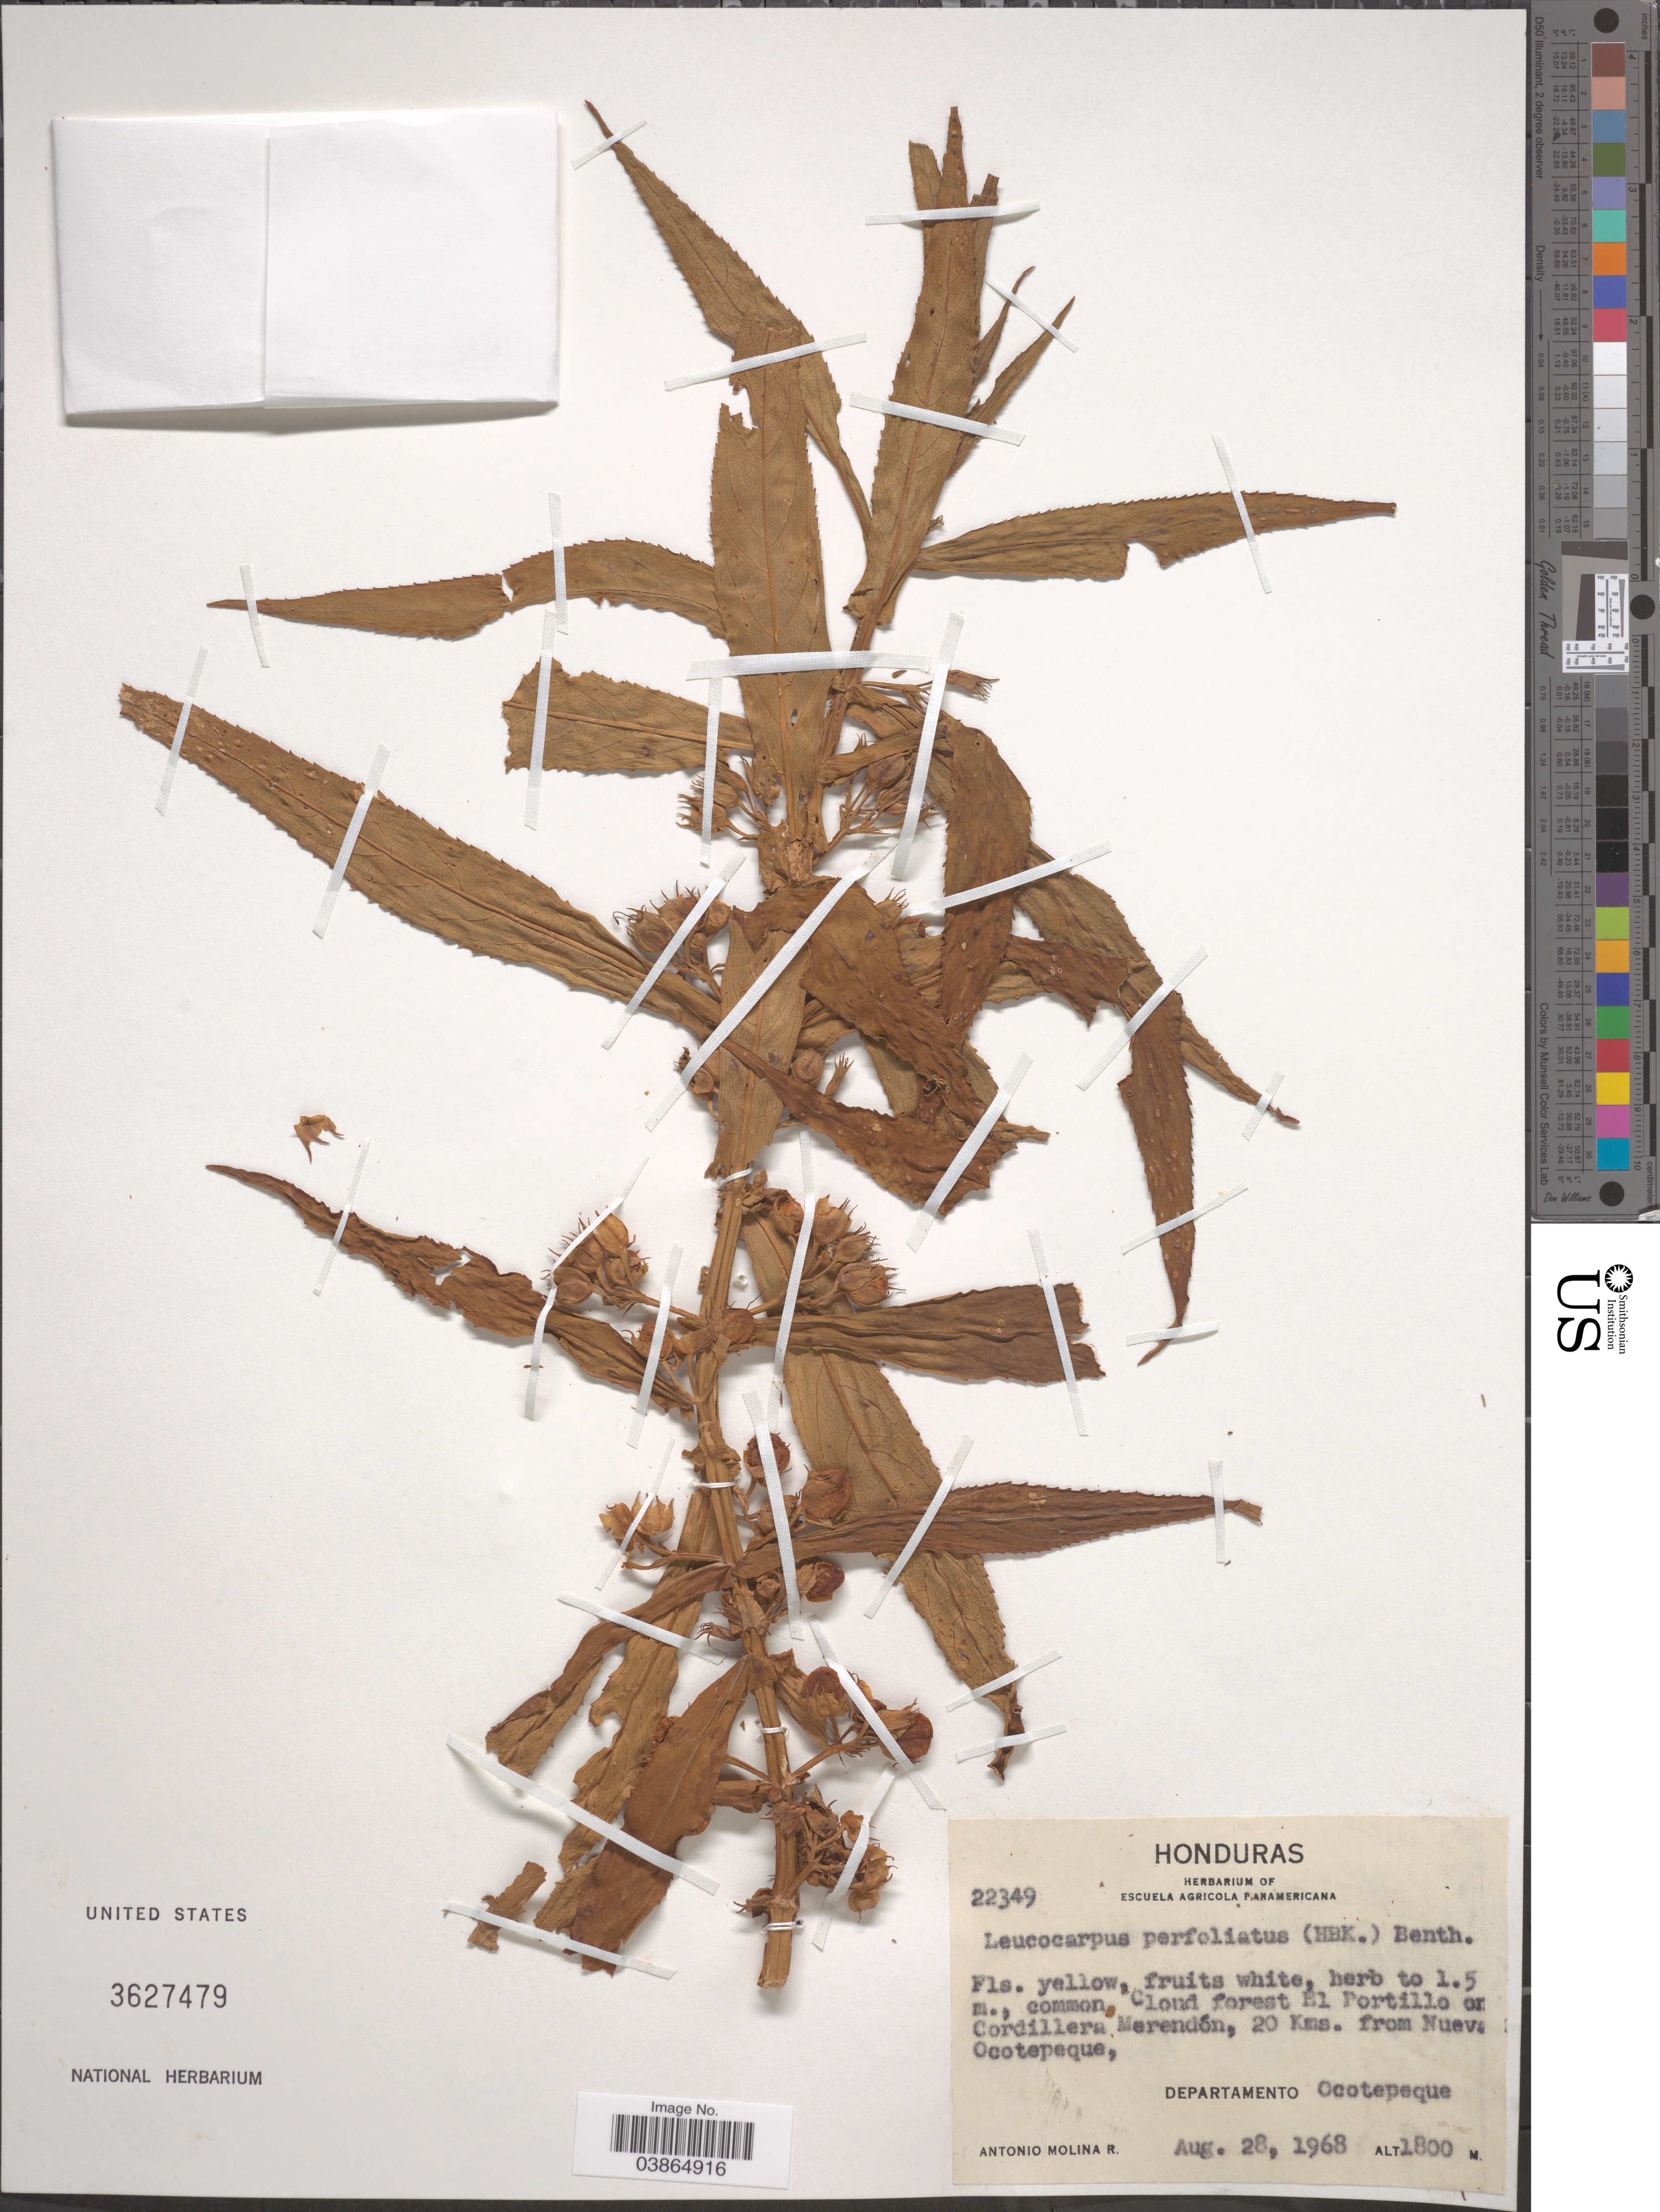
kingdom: Plantae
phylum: Tracheophyta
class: Magnoliopsida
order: Lamiales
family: Phrymaceae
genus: Leucocarpus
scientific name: Leucocarpus perfoliatus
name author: (Kunth) Benth.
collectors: A. Molina R.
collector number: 22349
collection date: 1968-08-28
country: Honduras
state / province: Ocotepeque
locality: Cloud forest El Portillo or Cordillera Merendón, 20 Kms. from Nueva Ocotepeque, Departamento Ocotepeque.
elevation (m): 1800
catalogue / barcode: US 3627479